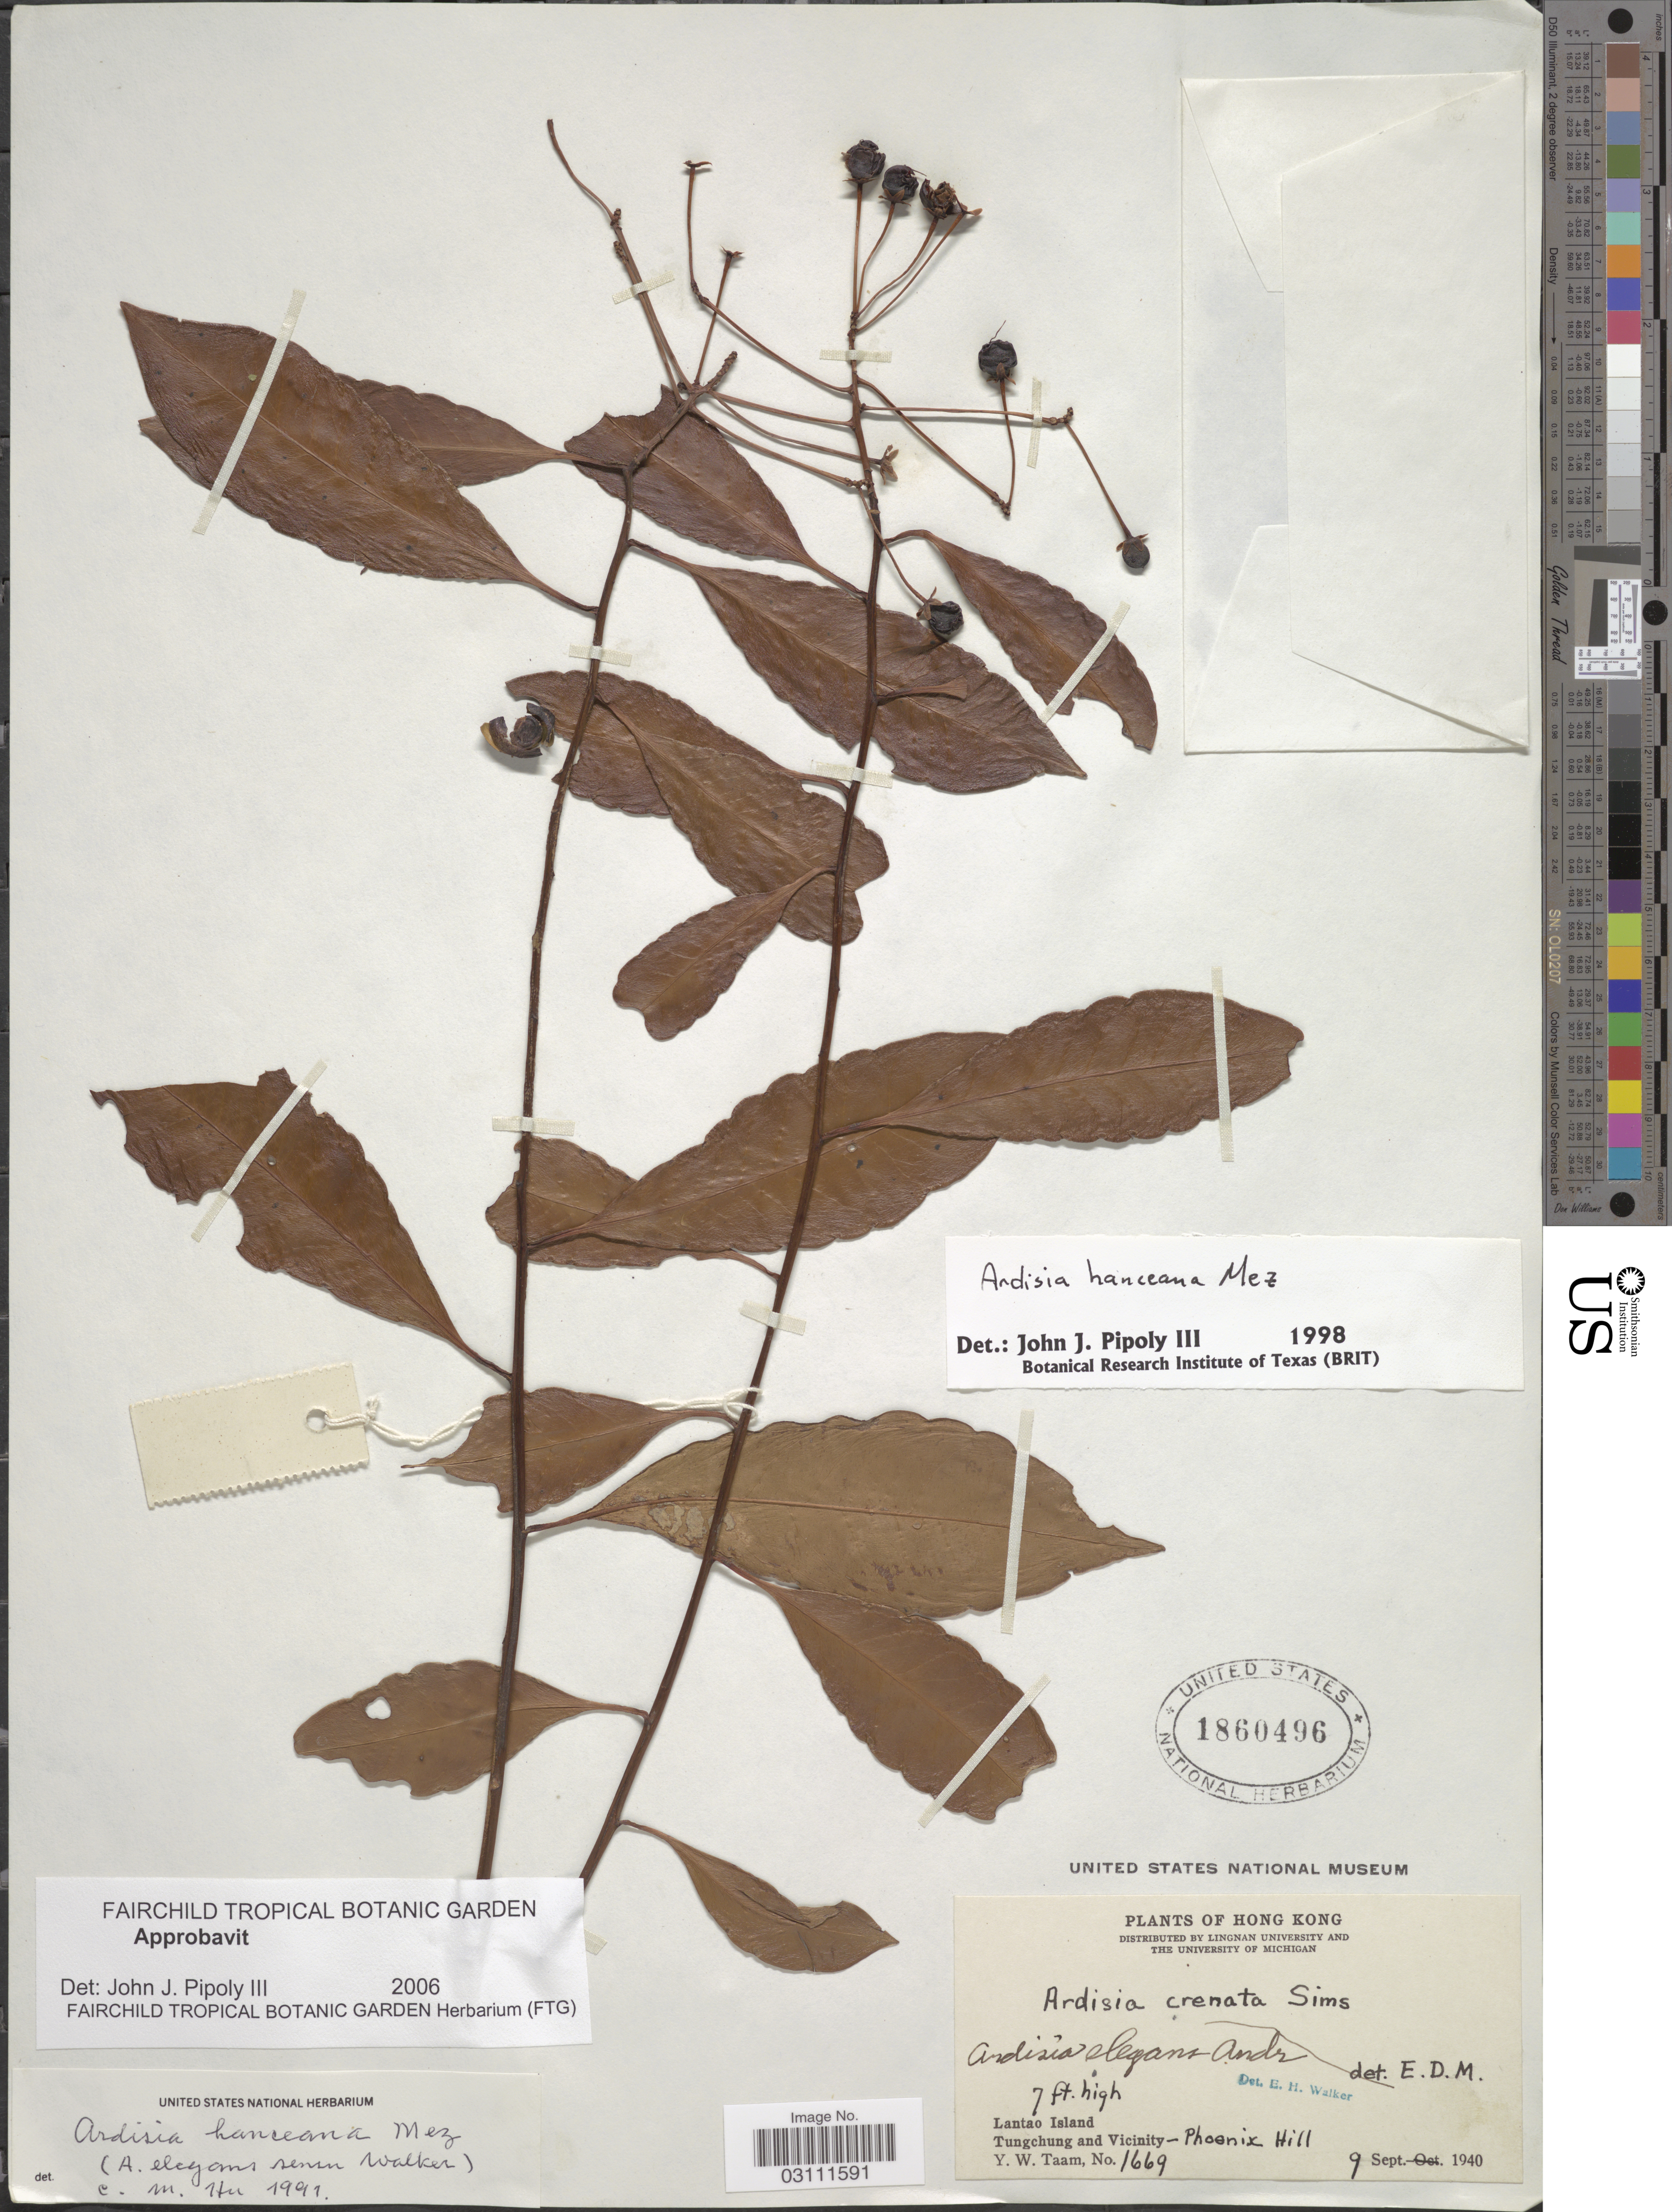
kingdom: Plantae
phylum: Tracheophyta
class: Magnoliopsida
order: Ericales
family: Primulaceae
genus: Ardisia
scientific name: Ardisia hanceana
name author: Mez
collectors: Y. W. Taam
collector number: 1669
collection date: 1940-09-09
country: China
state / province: Hong Kong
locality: Lantao Island, Tungchung and Vicinity, Phoenix Hill.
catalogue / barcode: US 1860496